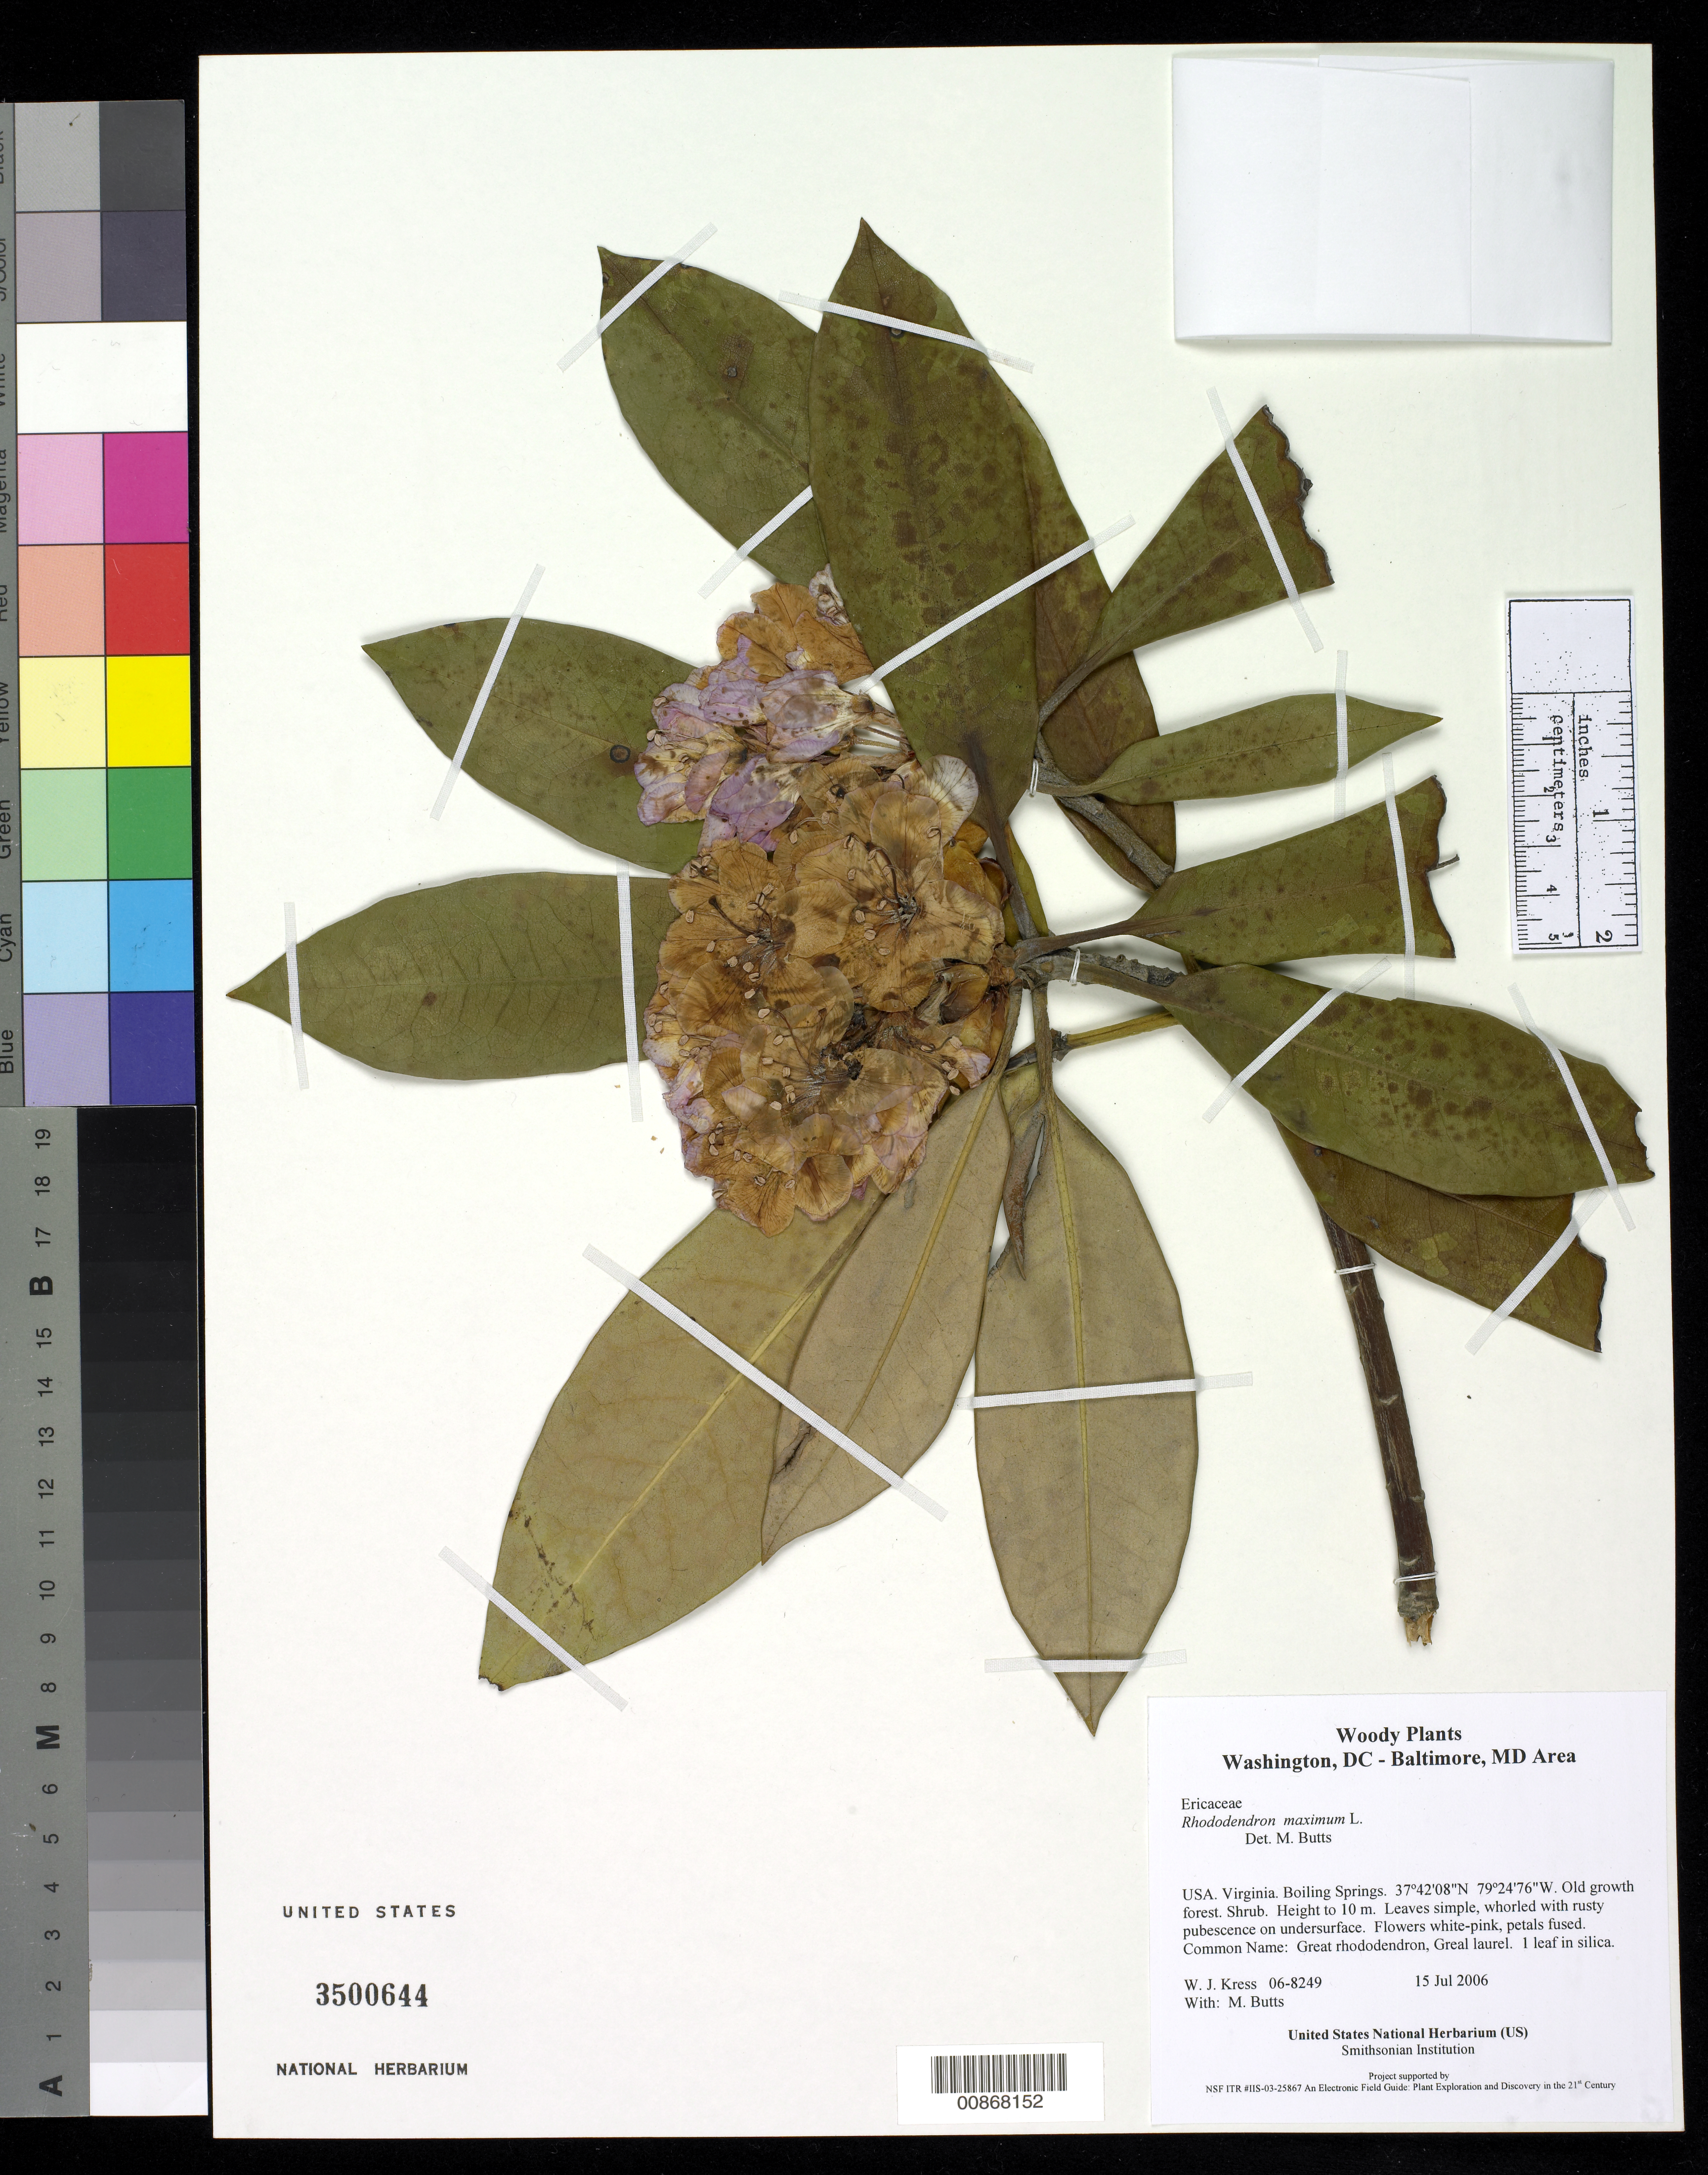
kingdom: Plantae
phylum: Tracheophyta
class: Magnoliopsida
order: Ericales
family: Ericaceae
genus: Rhododendron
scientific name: Rhododendron maximum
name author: L.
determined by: Butts, M. B.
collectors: W. J. Kress & M. B. Butts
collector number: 06-8249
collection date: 2006-07-15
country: United States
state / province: Virginia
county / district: Bath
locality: Boiling Springs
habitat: Old growth forest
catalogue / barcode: US 3500644